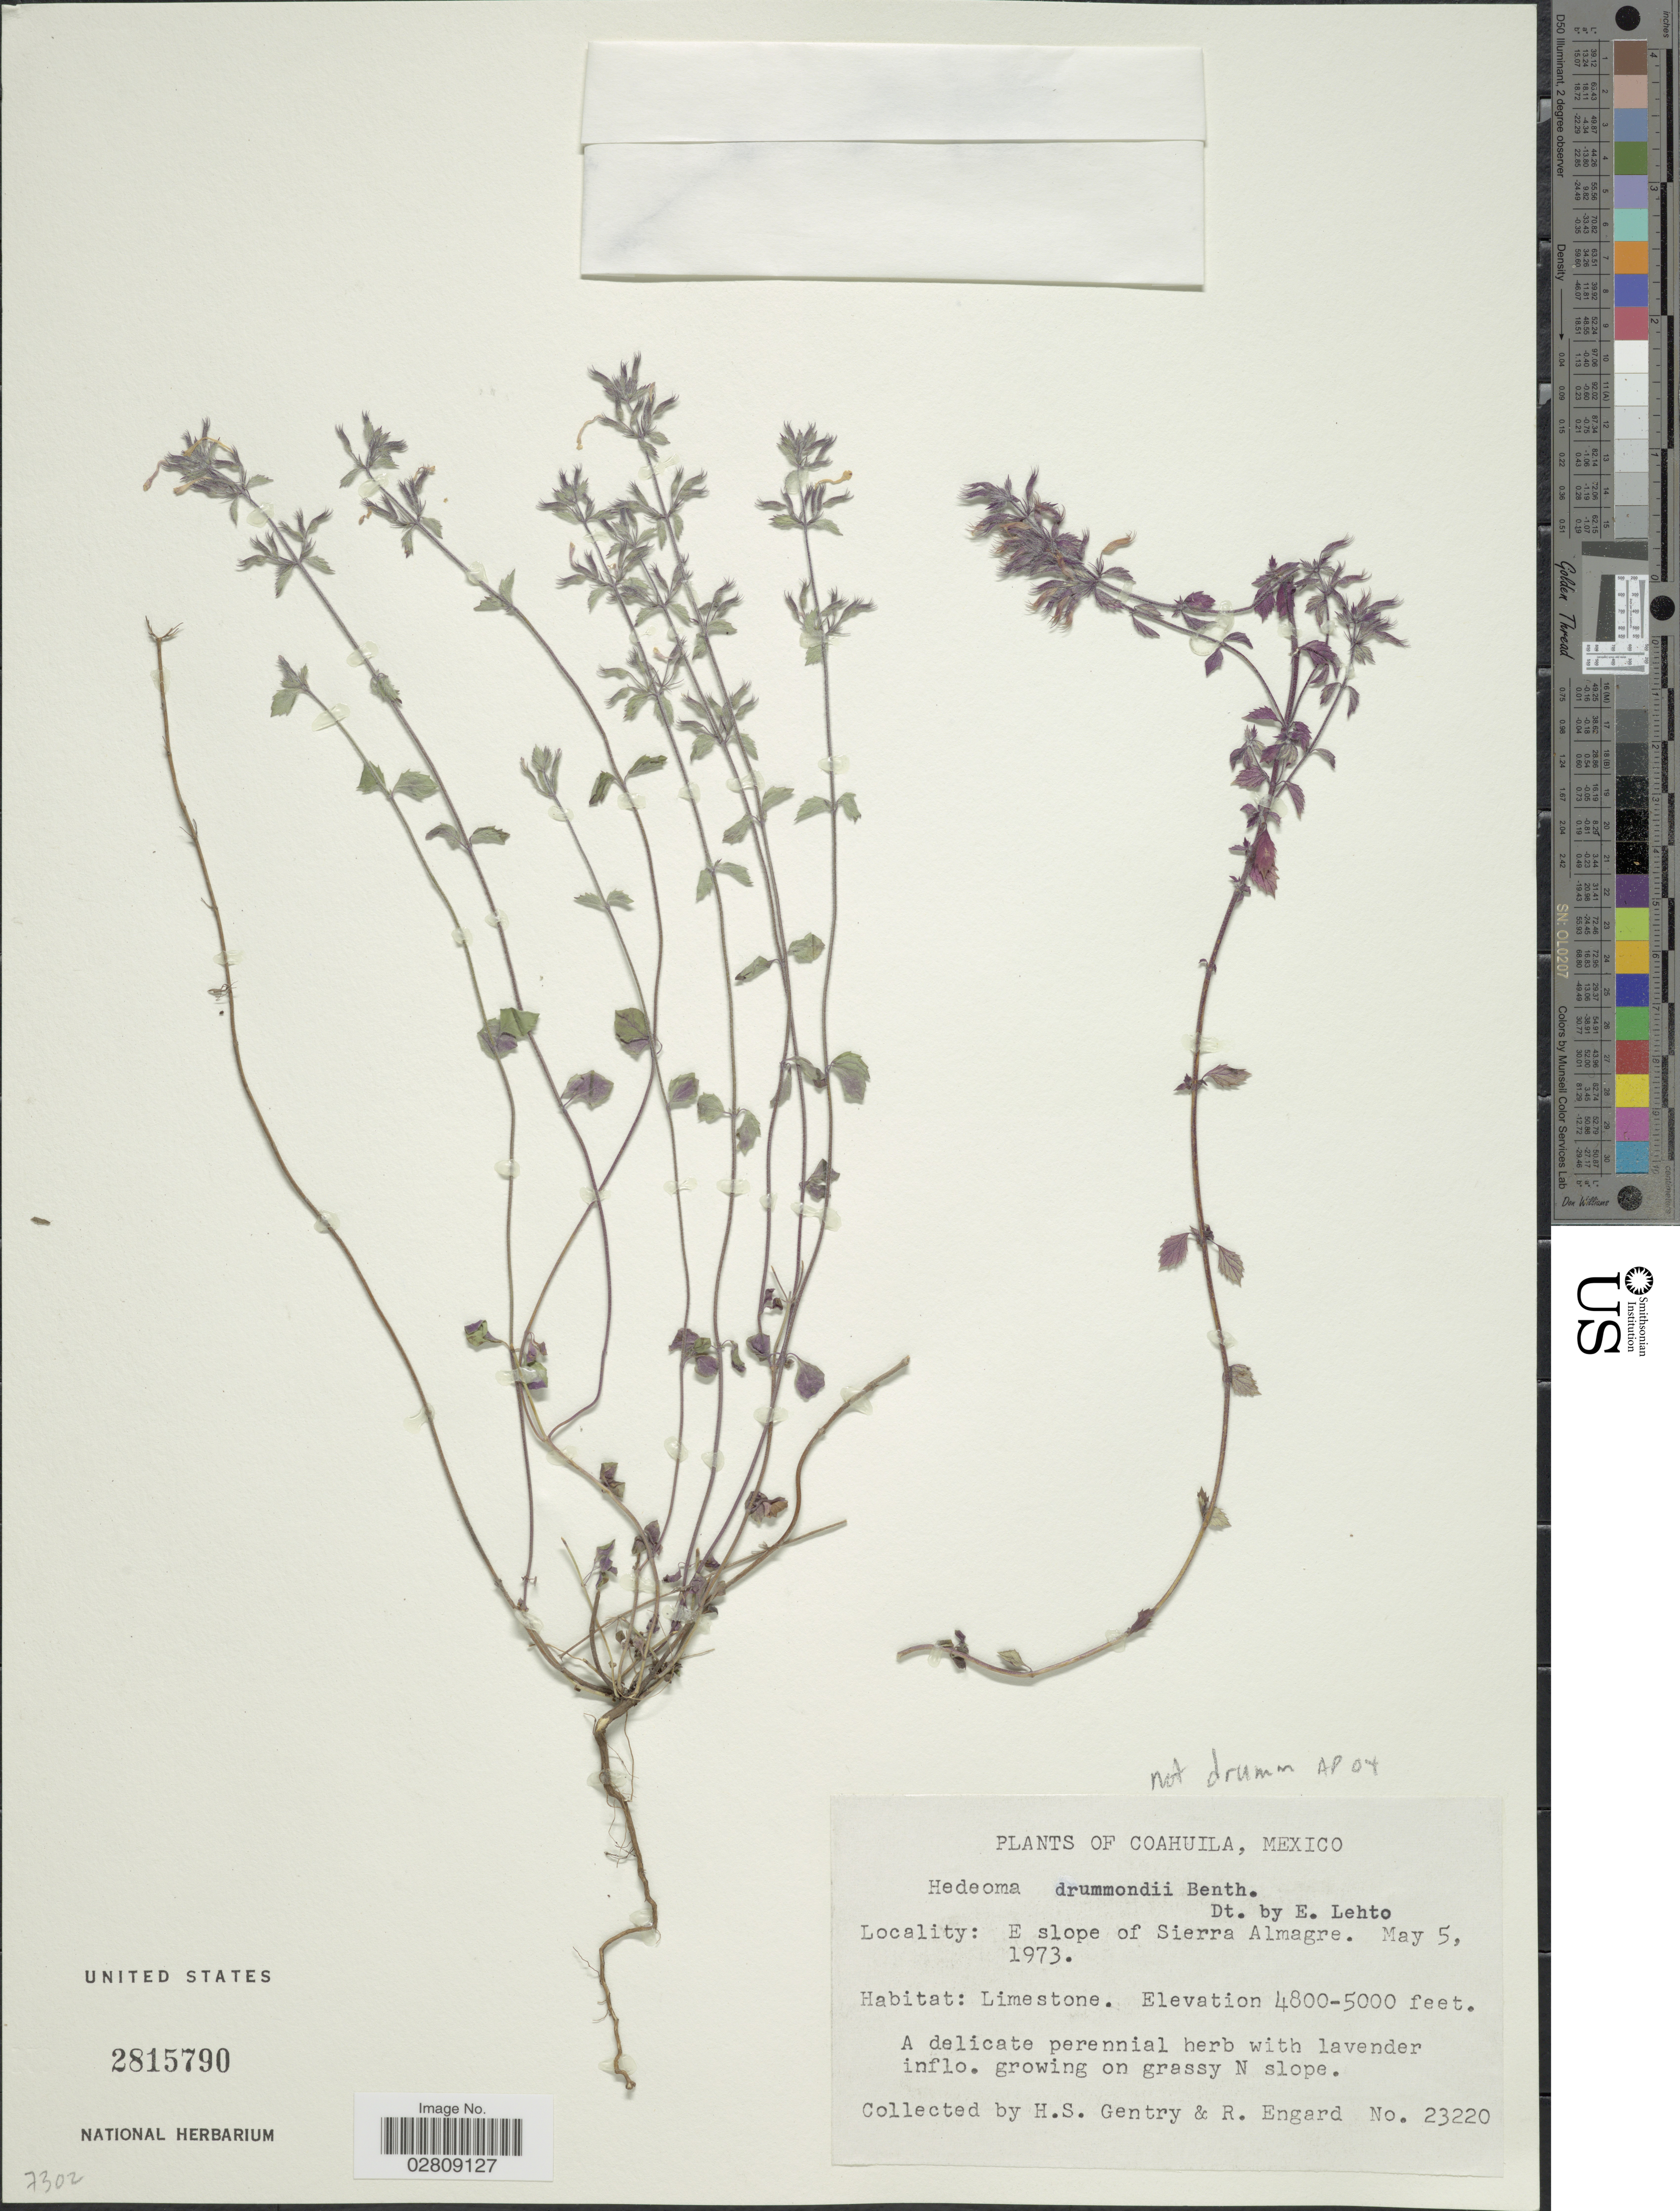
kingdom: Plantae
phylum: Tracheophyta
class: Magnoliopsida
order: Lamiales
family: Lamiaceae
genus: Hedeoma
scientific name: Hedeoma costata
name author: A. Gray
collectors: H. S. Gentry & R. Engard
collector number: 23220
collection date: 1973-05-05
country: Mexico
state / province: Coahuila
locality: E slope of Sierra Almagre.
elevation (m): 1463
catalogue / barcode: US 2815790